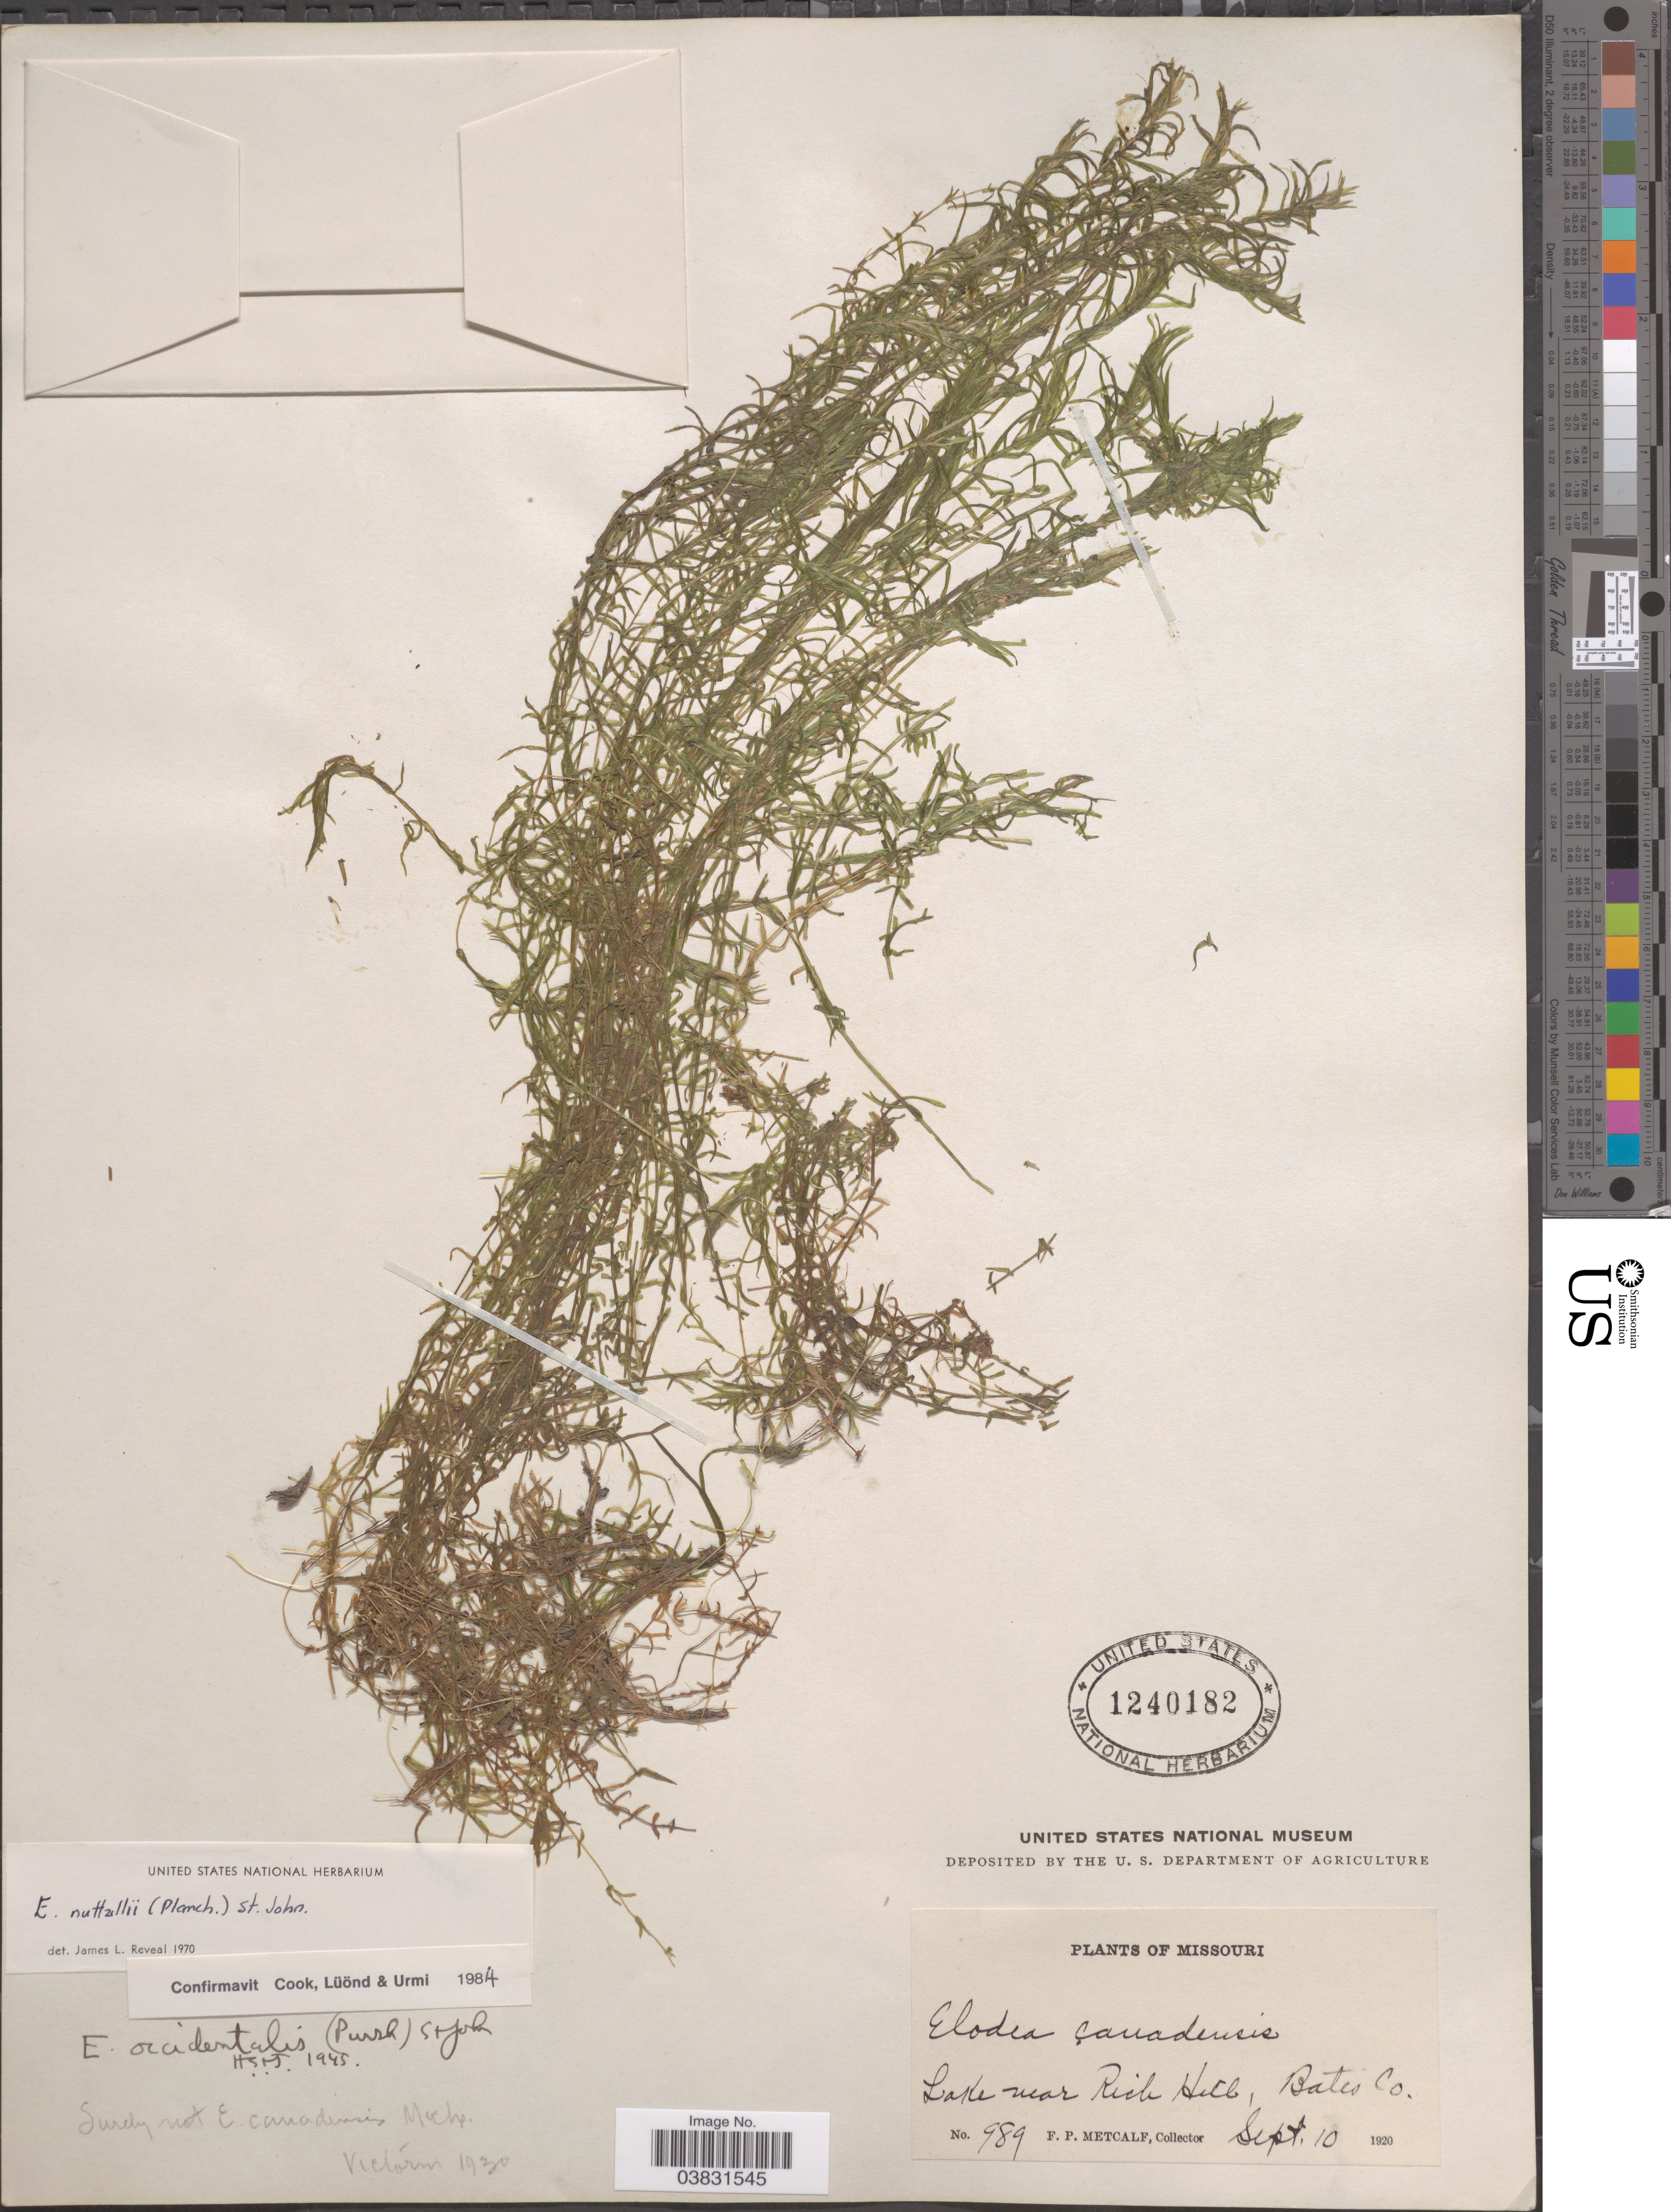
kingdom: Plantae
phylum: Tracheophyta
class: Liliopsida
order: Alismatales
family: Hydrocharitaceae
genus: Elodea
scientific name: Elodea nuttallii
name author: (Planch.) H. St. John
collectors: F. Metcalf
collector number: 989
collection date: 1920-09-10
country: United States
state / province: Missouri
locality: Lake near Rich Hill, Bates Co.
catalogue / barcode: US 1240182